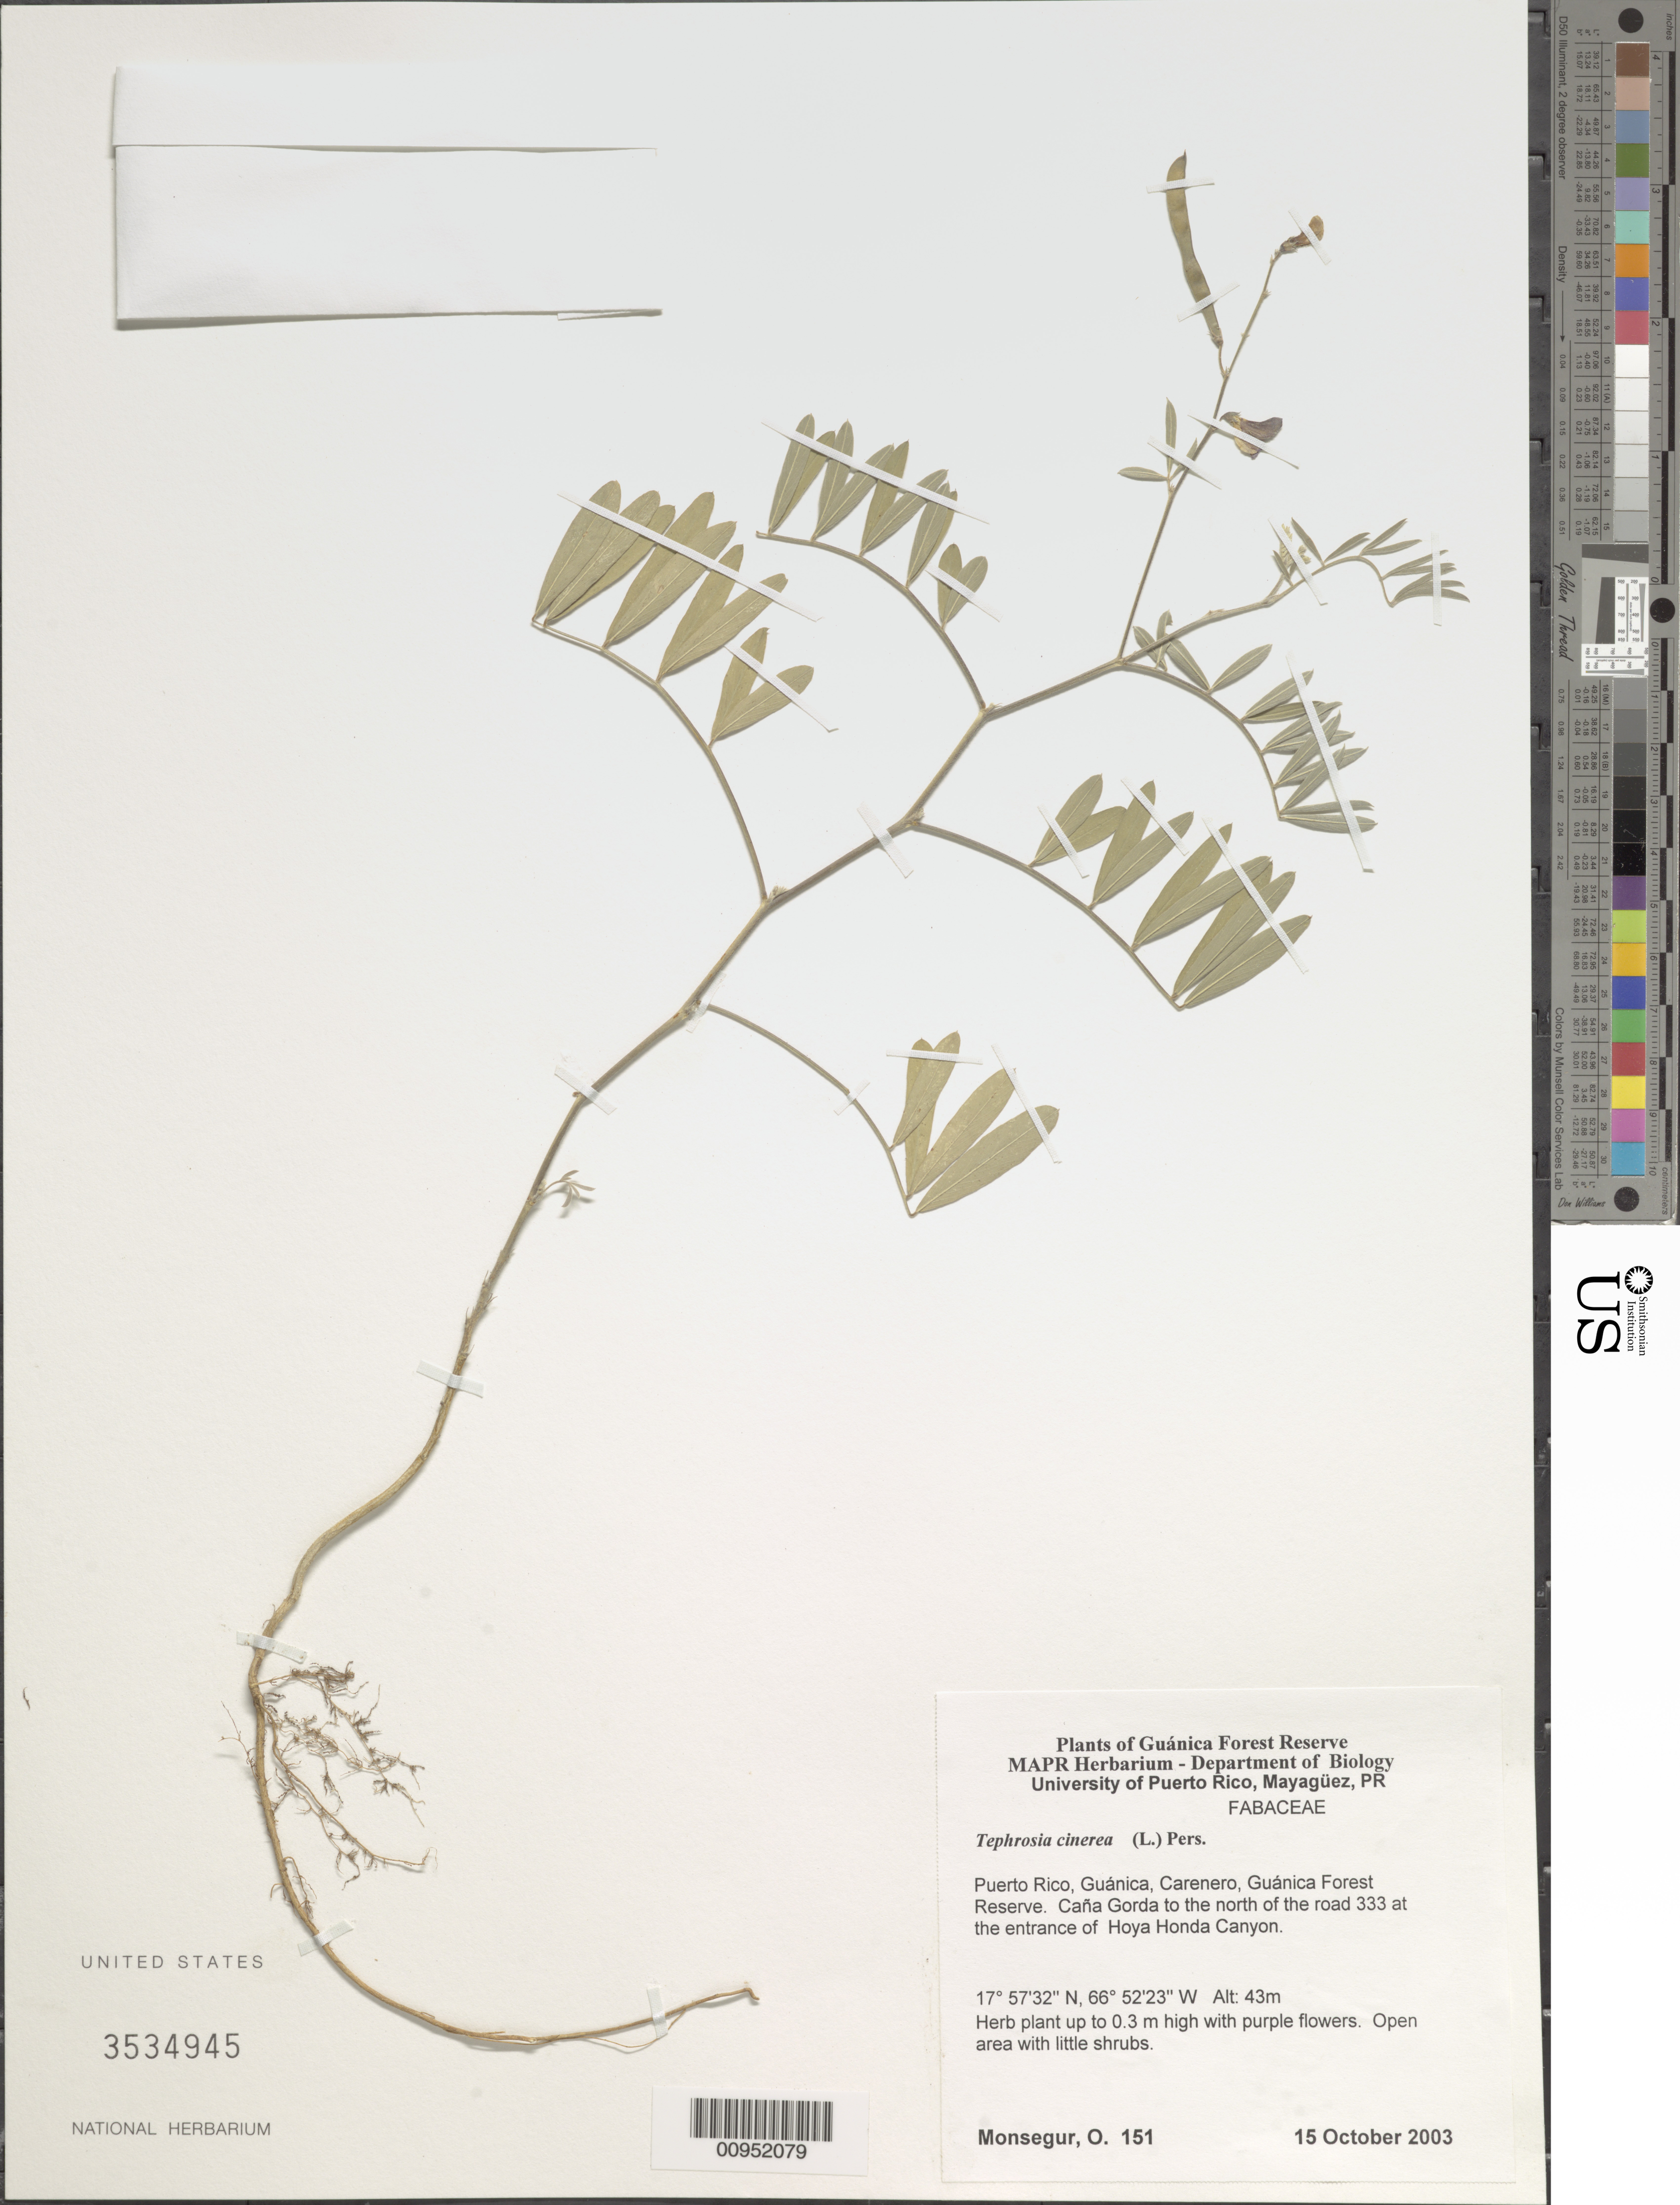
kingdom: Plantae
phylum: Tracheophyta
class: Magnoliopsida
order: Fabales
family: Fabaceae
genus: Tephrosia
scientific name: Tephrosia cinerea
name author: (L.) Pers.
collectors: O. Monsegur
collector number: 151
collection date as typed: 15 Oct 2003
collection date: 2003-10-15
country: Puerto Rico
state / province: Guánica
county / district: Carenero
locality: Guánica Forest Reserve. Caña Gorda to the north of the road 333 at the entrance of Hoya Honda Canyon.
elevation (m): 43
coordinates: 17.57322, 66.52234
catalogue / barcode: US 3534945